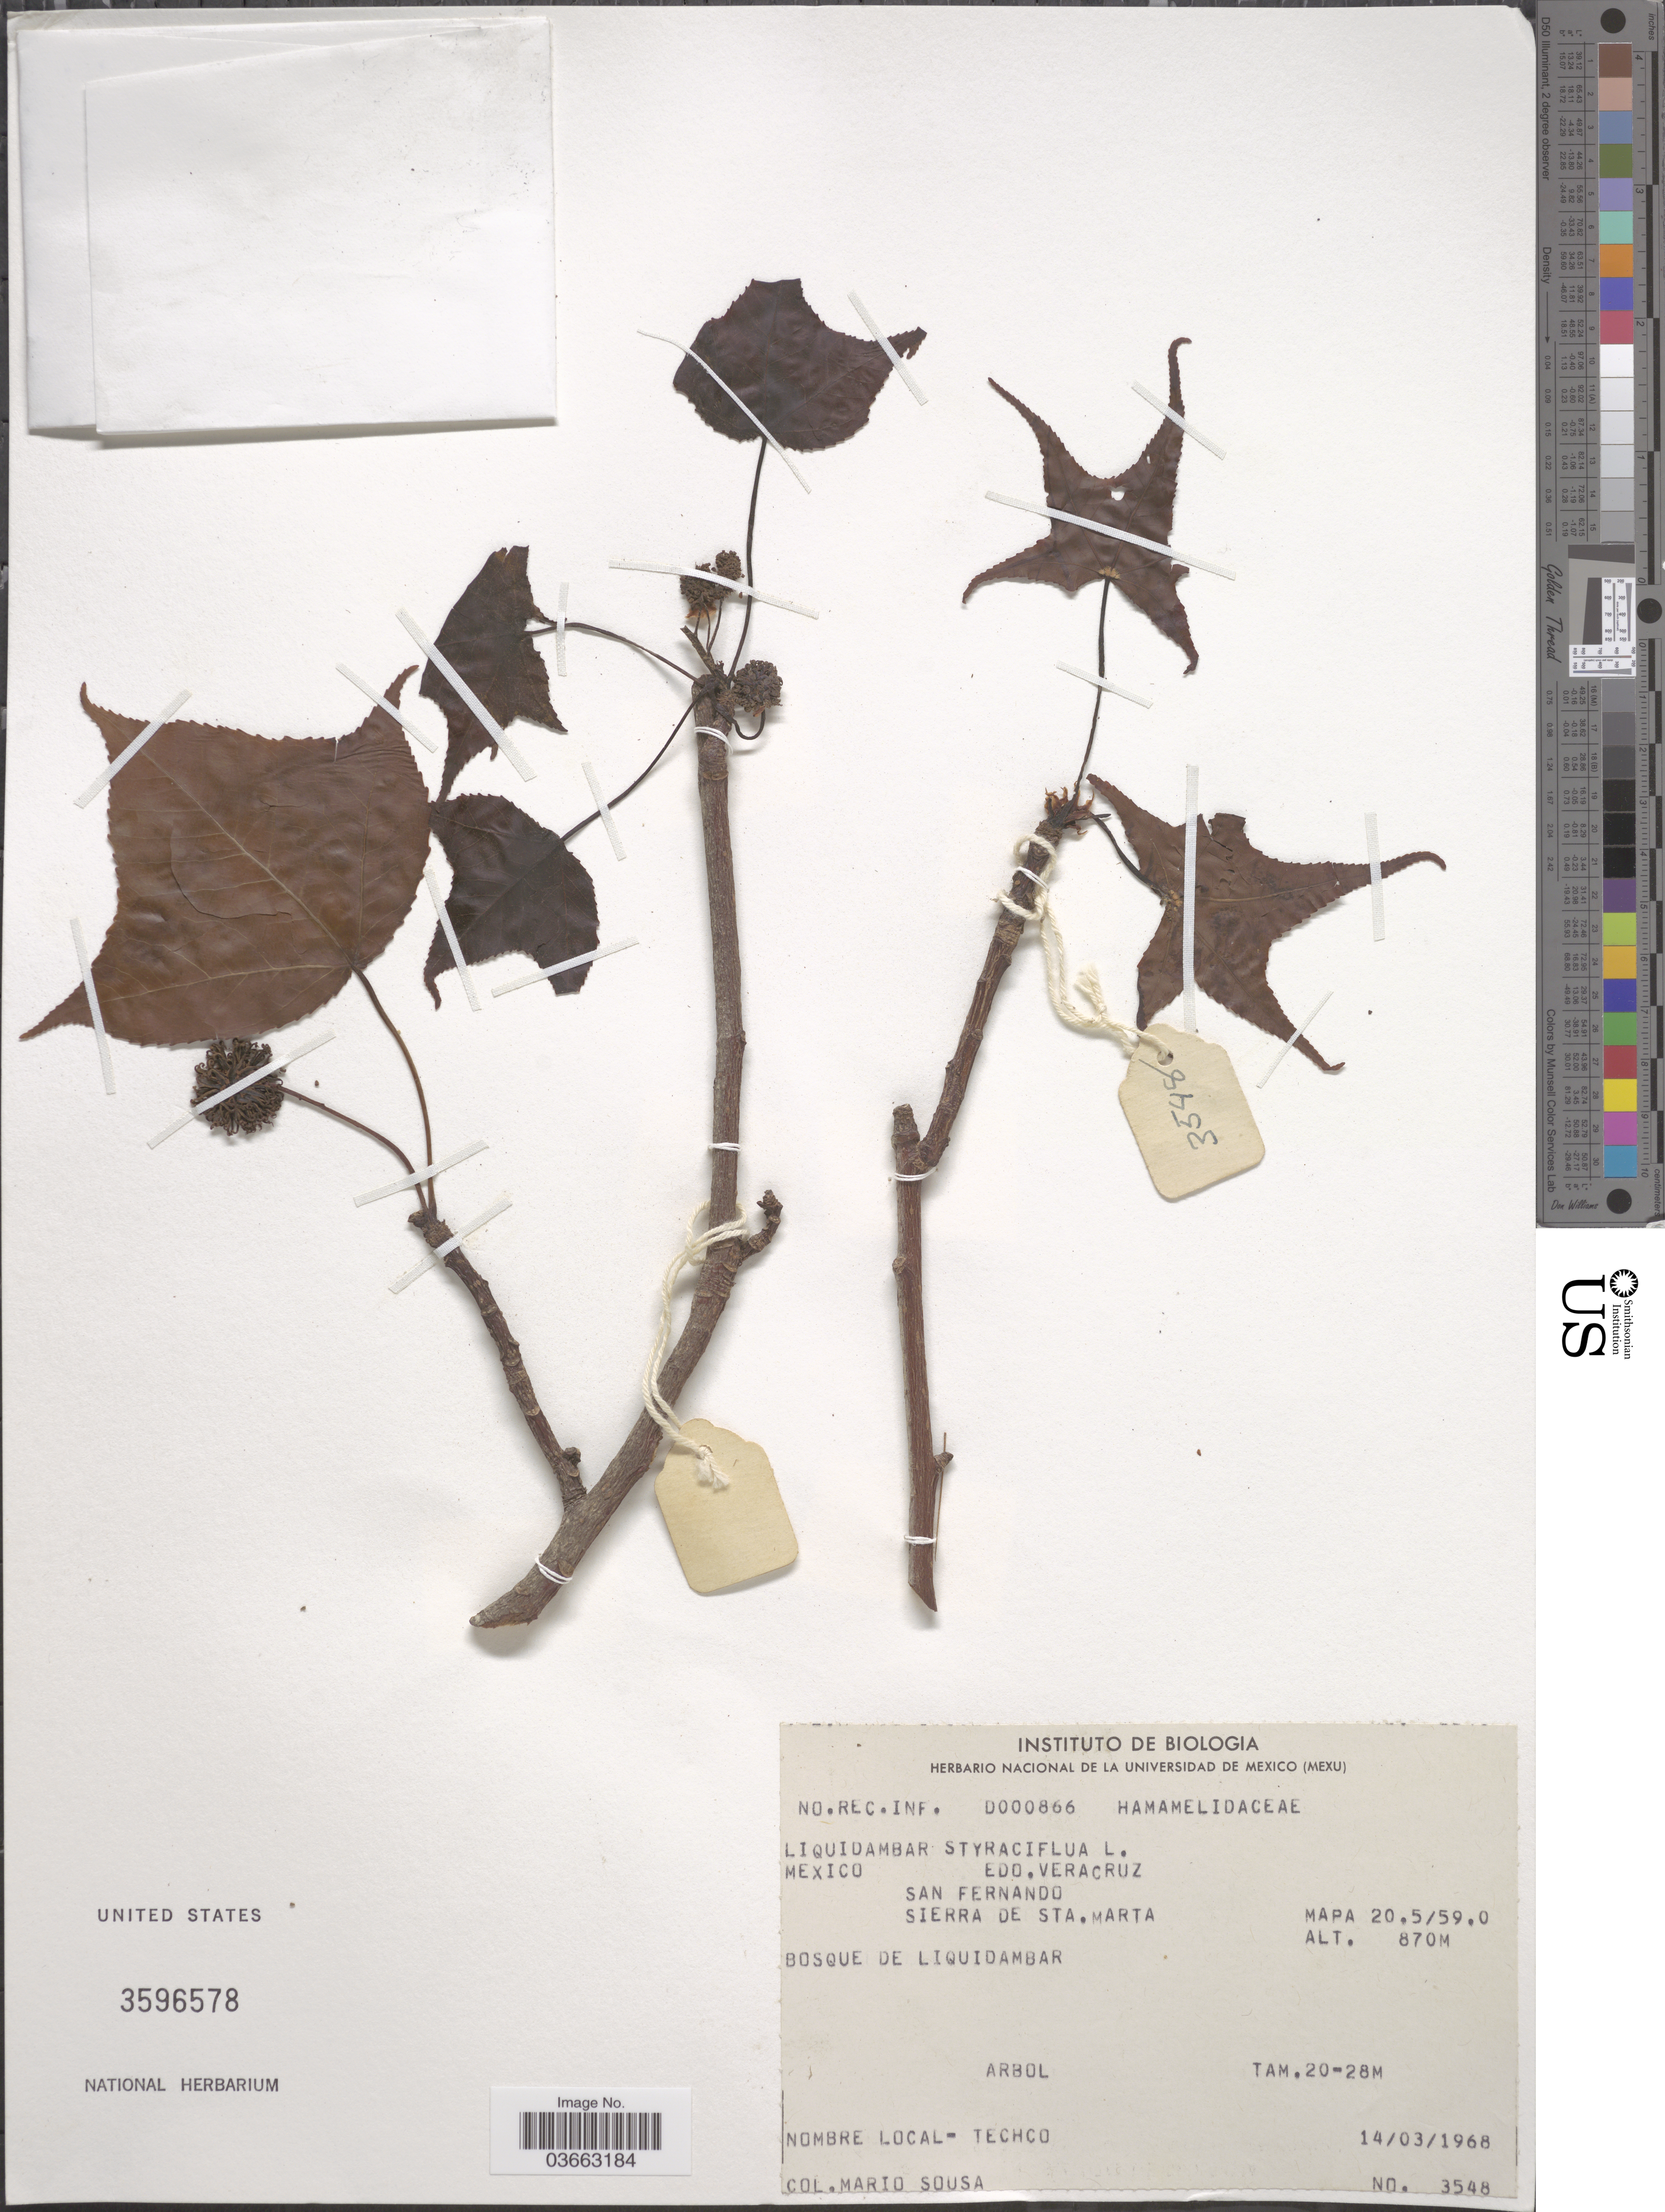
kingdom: Plantae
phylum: Tracheophyta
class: Magnoliopsida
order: Saxifragales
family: Altingiaceae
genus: Liquidambar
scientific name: Liquidambar styraciflua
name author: L.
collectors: M. Sousa S.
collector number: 3548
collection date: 1968-03-14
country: Mexico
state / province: Veracruz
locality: Edo. Veracruz. San Fernando. Sierra de Sta. Marta. Mapa 20.5/ 59.0.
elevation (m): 870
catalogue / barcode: US 3596578